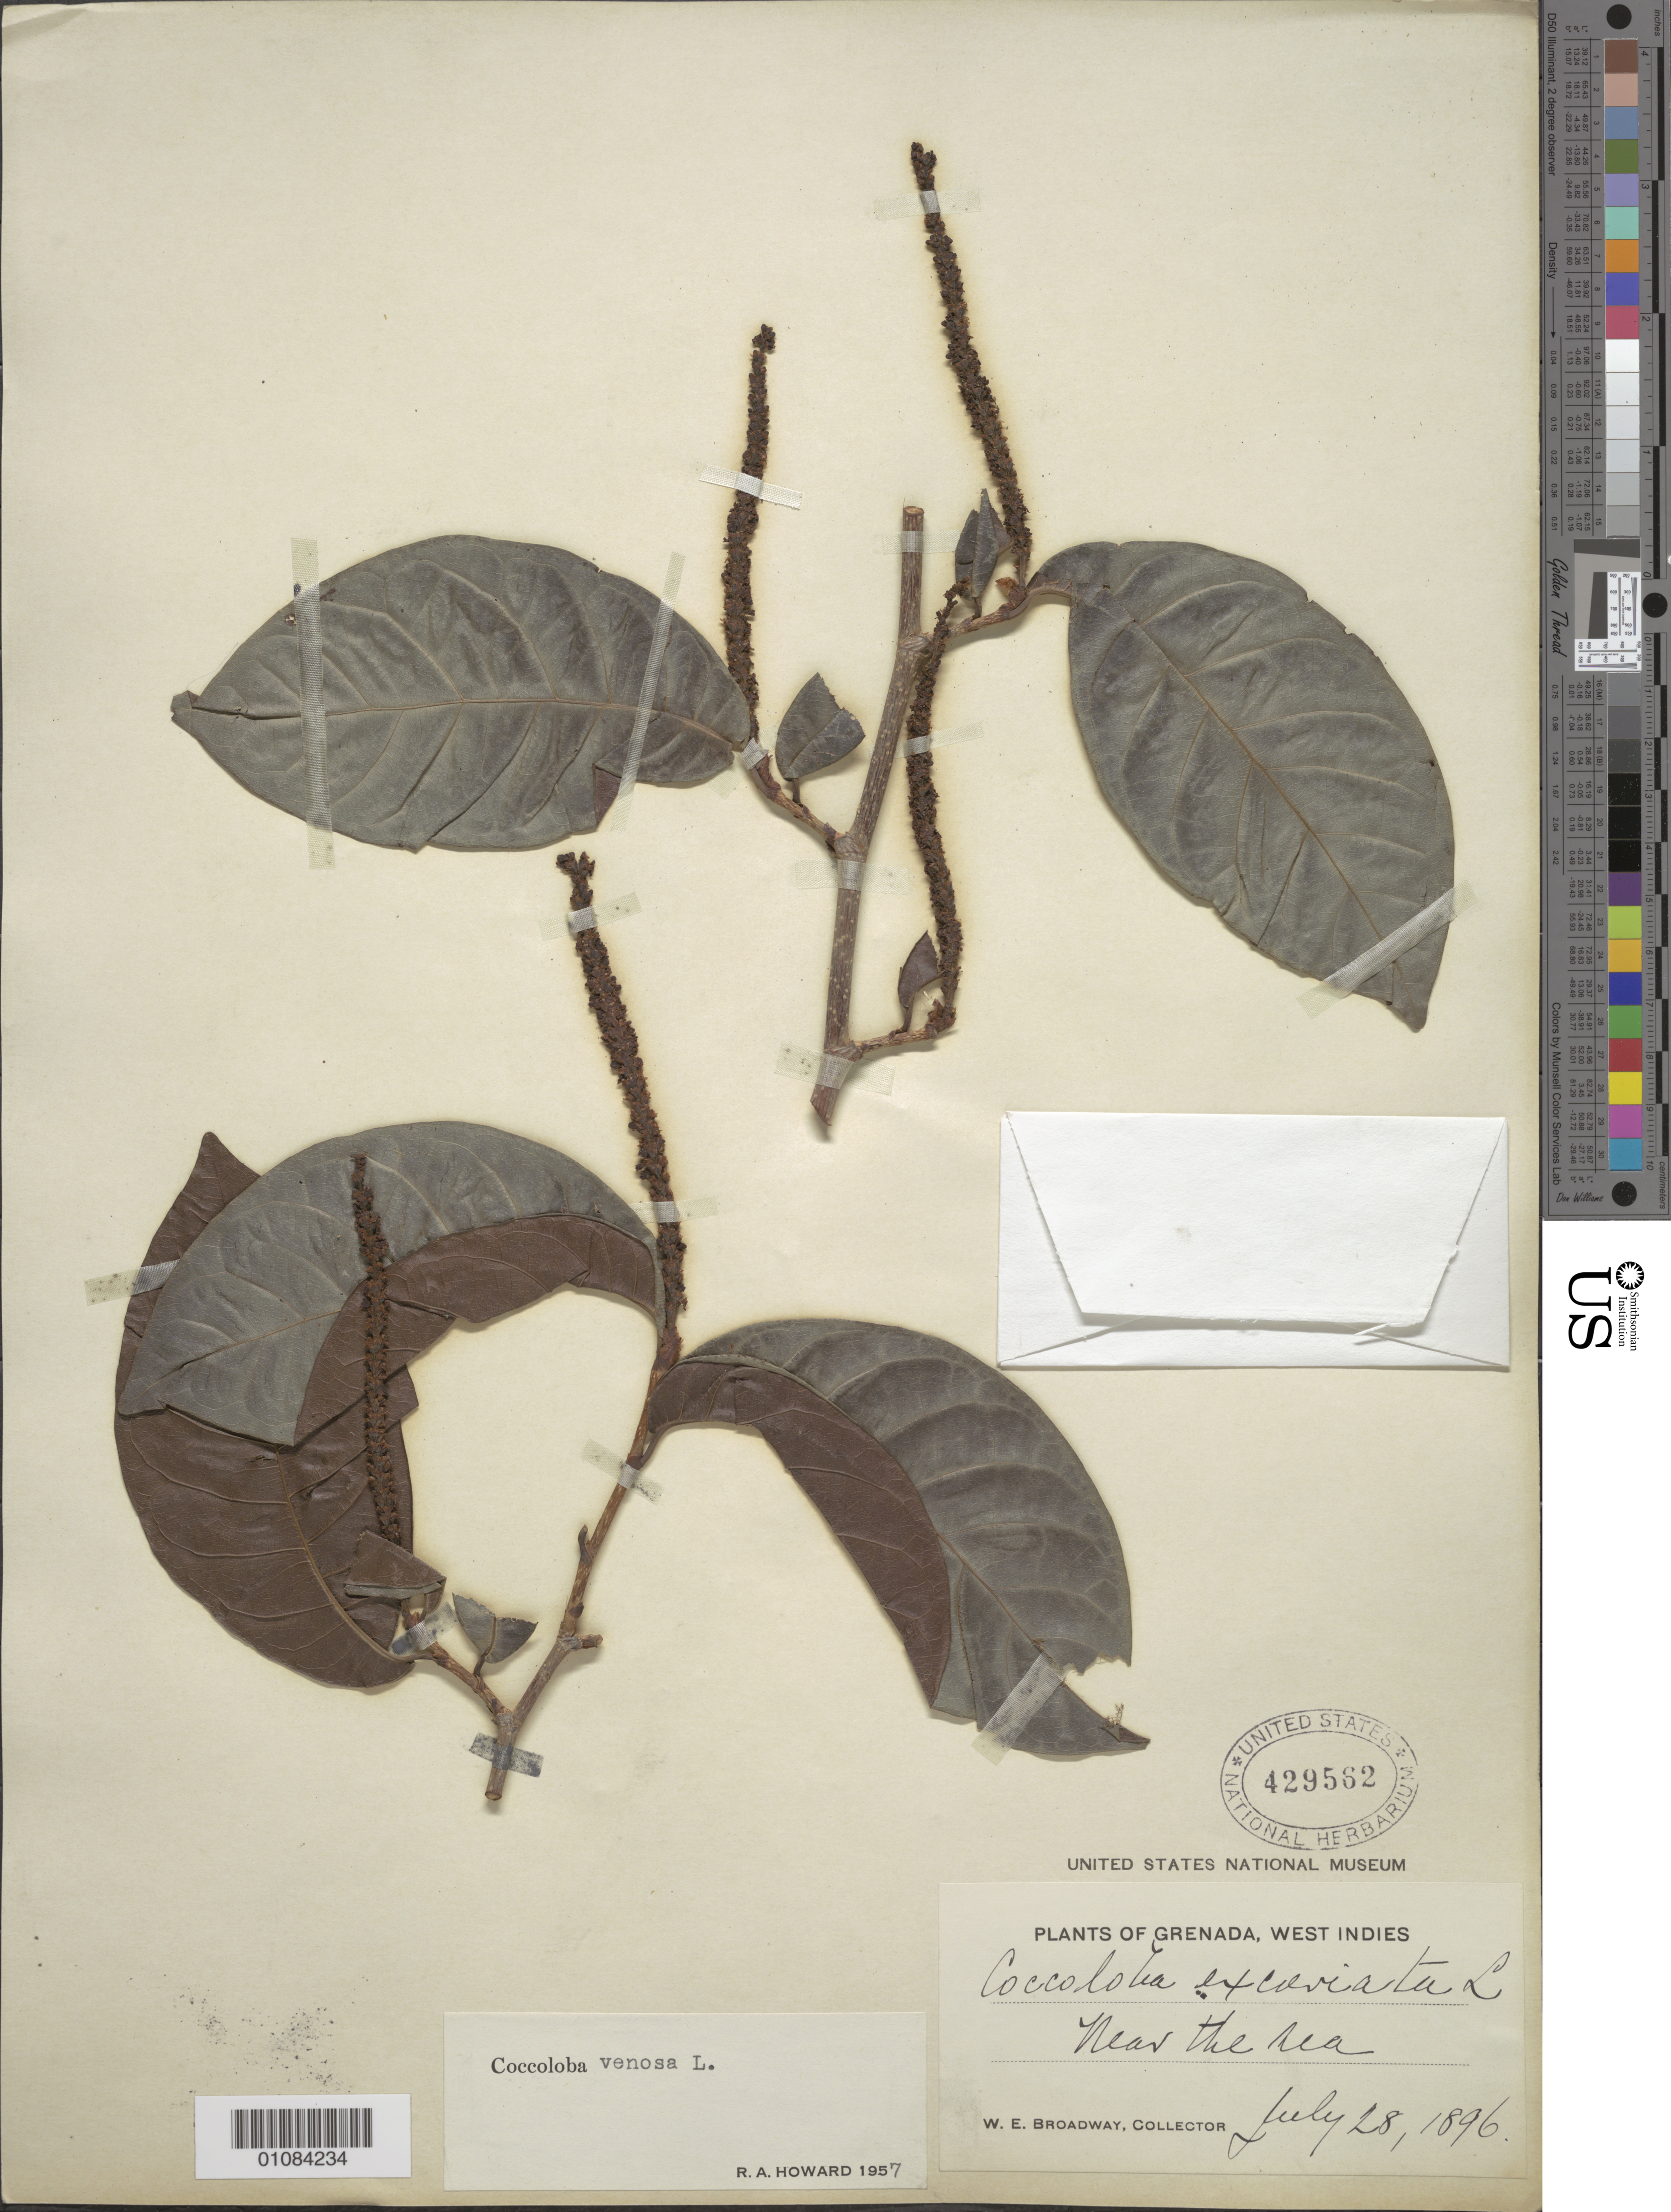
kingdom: Plantae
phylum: Tracheophyta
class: Magnoliopsida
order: Caryophyllales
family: Polygonaceae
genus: Coccoloba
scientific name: Coccoloba venosa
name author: L.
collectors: W. E. Broadway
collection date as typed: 28 Jul 1896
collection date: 1896-07-28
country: Grenada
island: Grenada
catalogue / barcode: US 429562